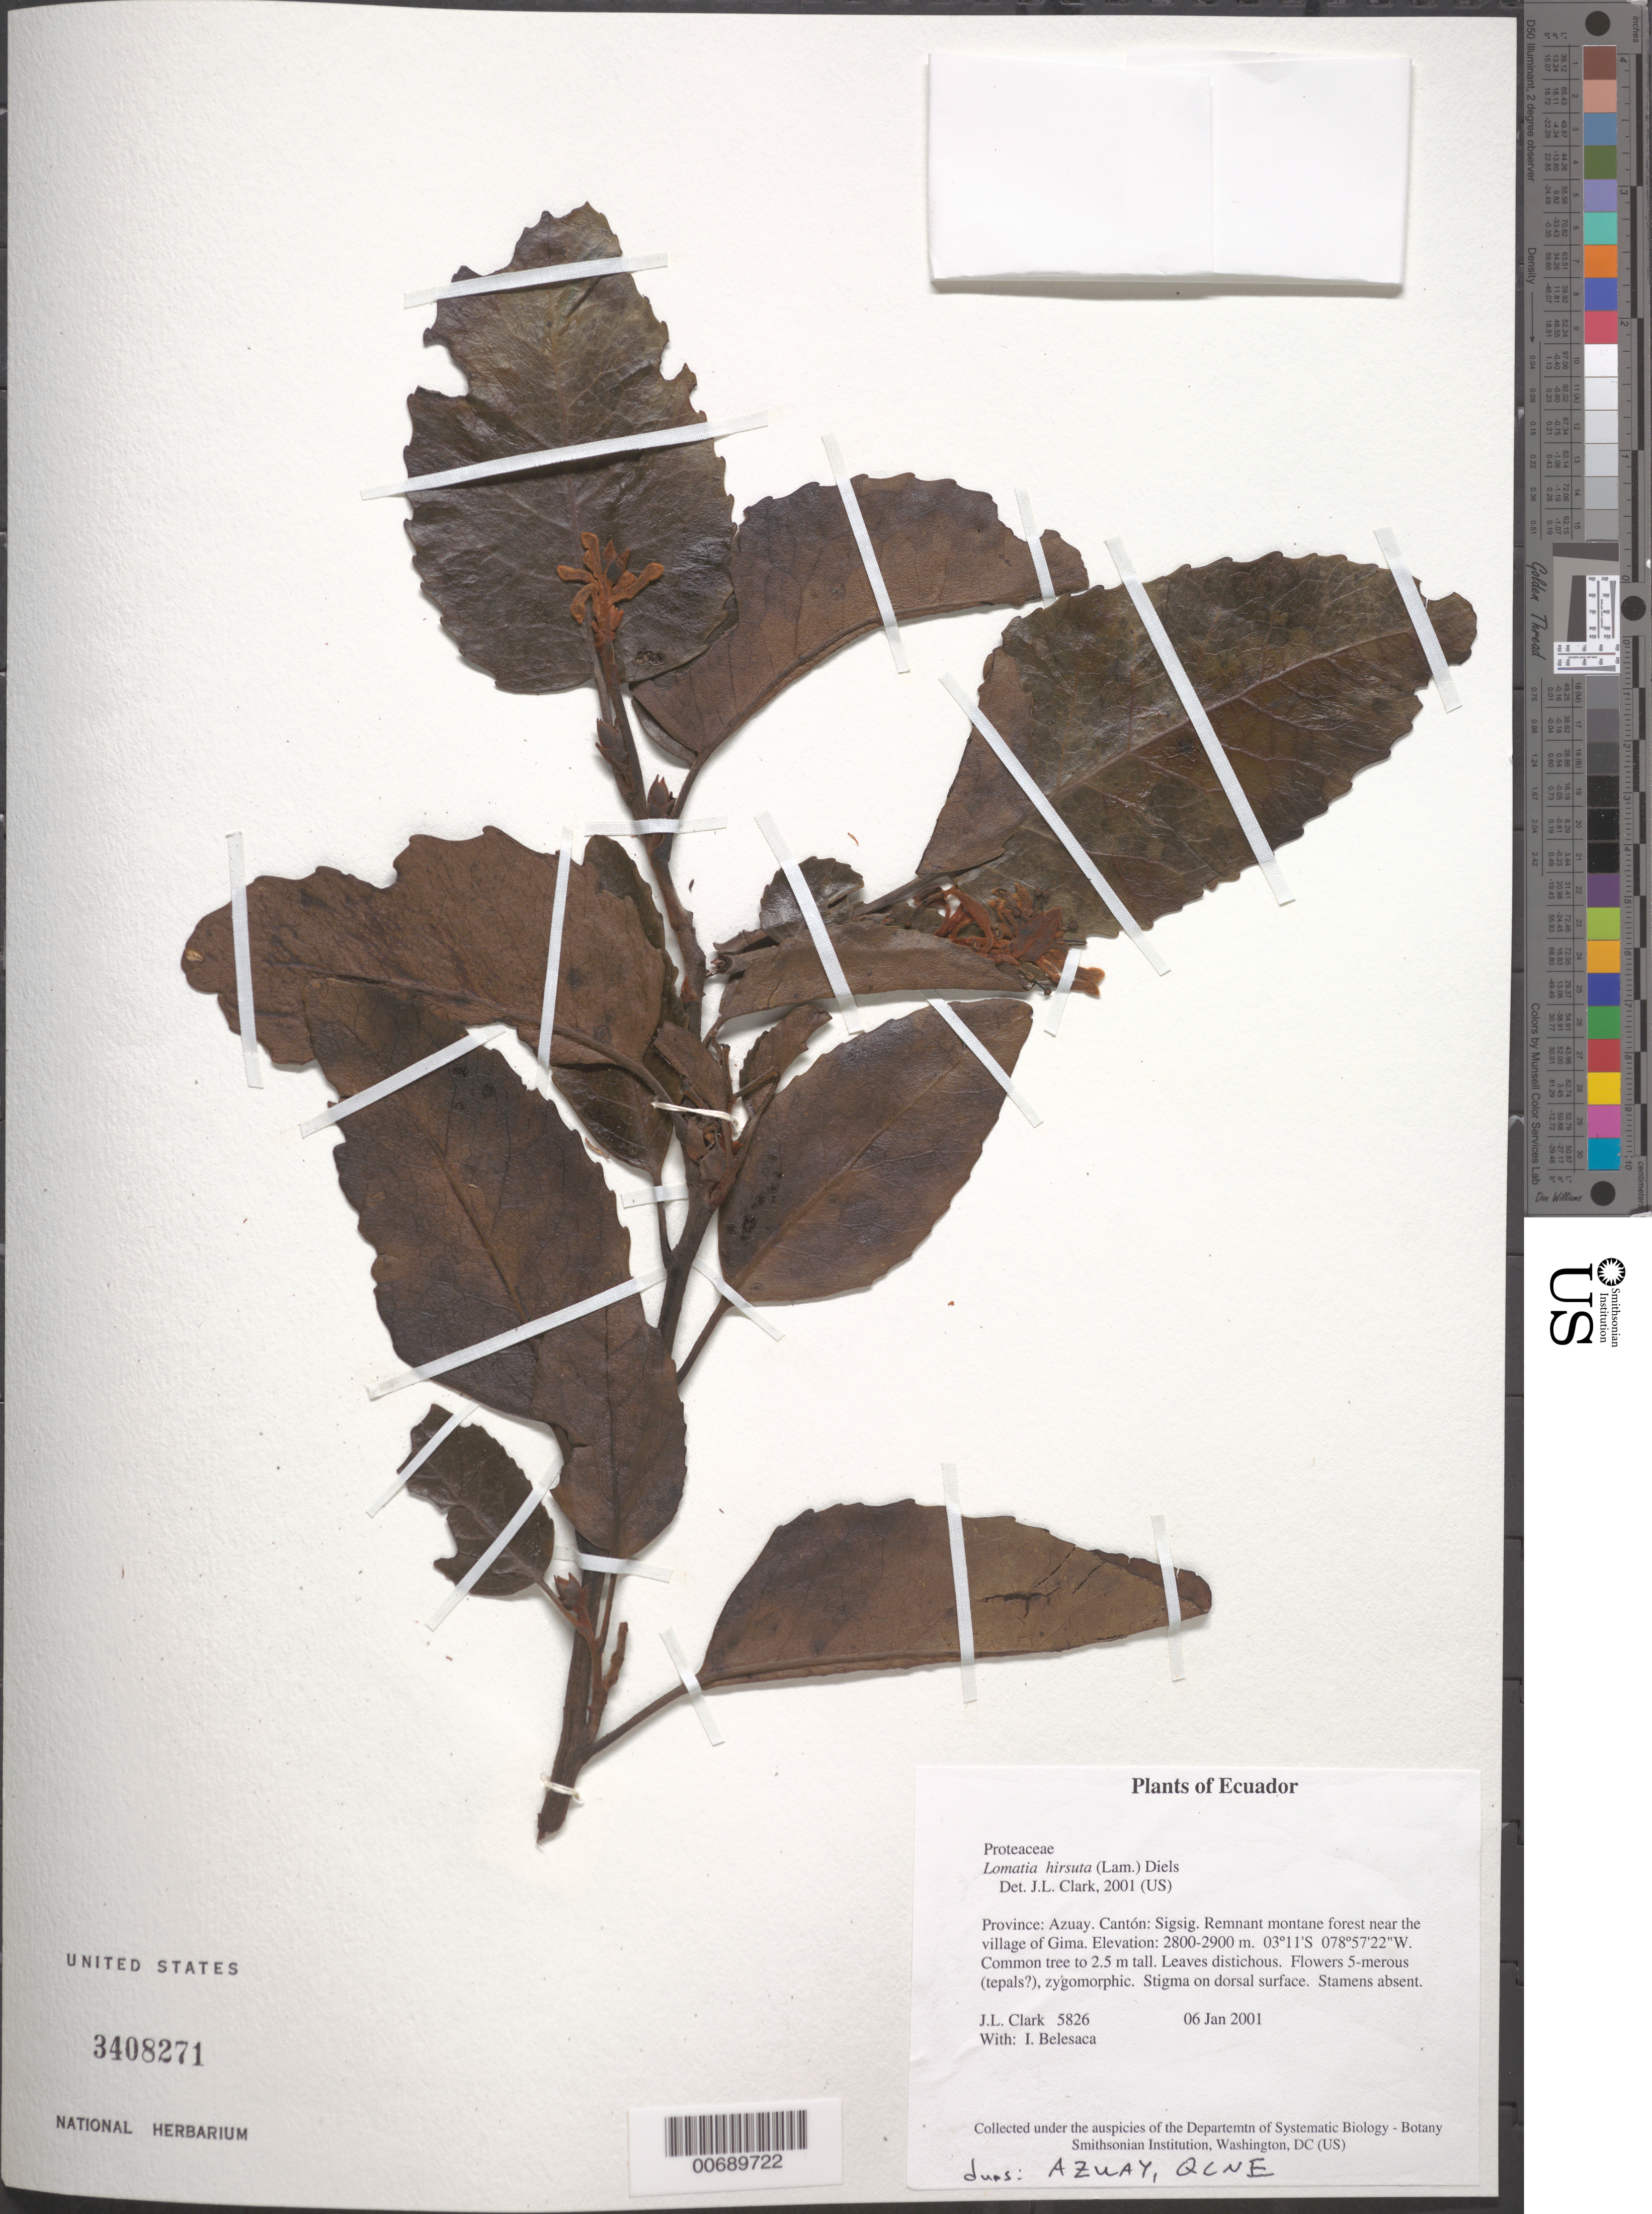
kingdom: Plantae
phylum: Tracheophyta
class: Magnoliopsida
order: Proteales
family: Proteaceae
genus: Lomatia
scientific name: Lomatia hirsuta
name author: (Lam.) Diels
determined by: Clark, J. L., (SEL), The Marie Selby Botanical Garden (UNITED STATES)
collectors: J. L. Clark & I. Belesaca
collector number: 5826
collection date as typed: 06 Jan 2001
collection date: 2001-01-06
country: Ecuador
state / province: Azuay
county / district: Sigsig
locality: Remnant Monta NE forest near the Village of Gima.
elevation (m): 2800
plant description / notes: AZUAY, QCNE, US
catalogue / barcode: US 3408271